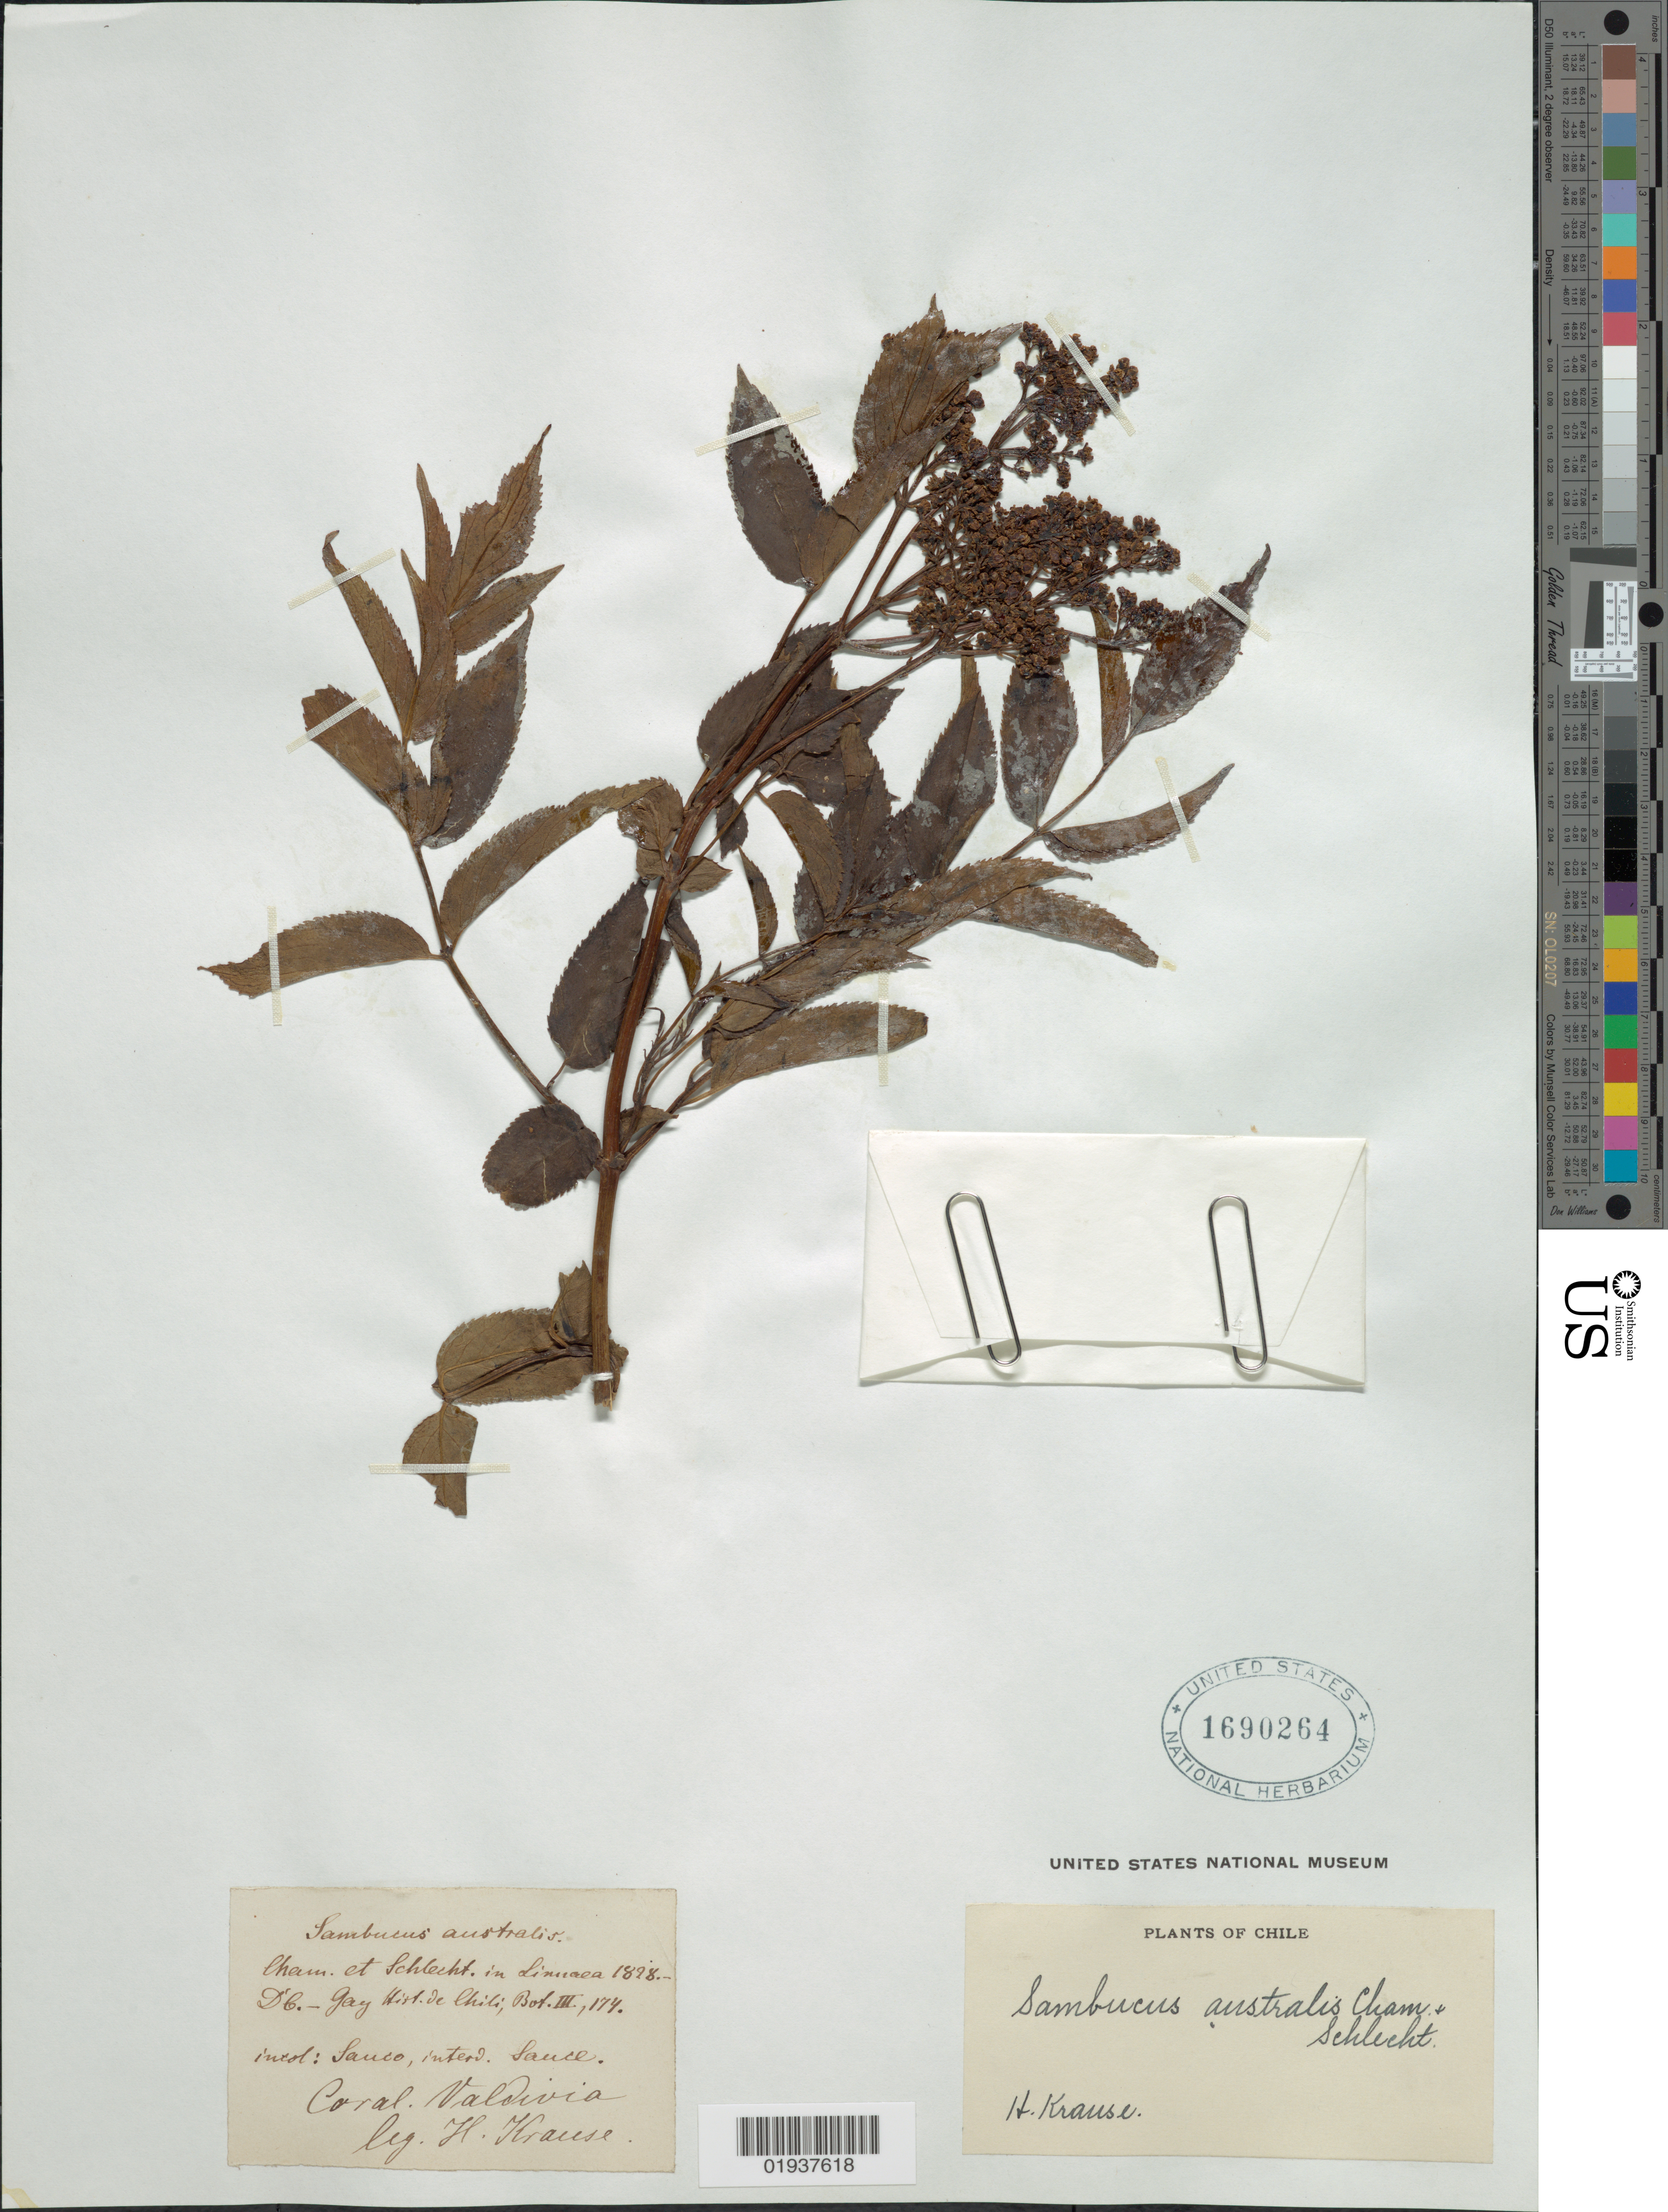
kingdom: Plantae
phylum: Tracheophyta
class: Magnoliopsida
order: Dipsacales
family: Viburnaceae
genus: Sambucus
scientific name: Sambucus australis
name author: Cham. & Schltdl.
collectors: H. Krause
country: Chile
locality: Coral Valdivia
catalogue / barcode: US 1692064